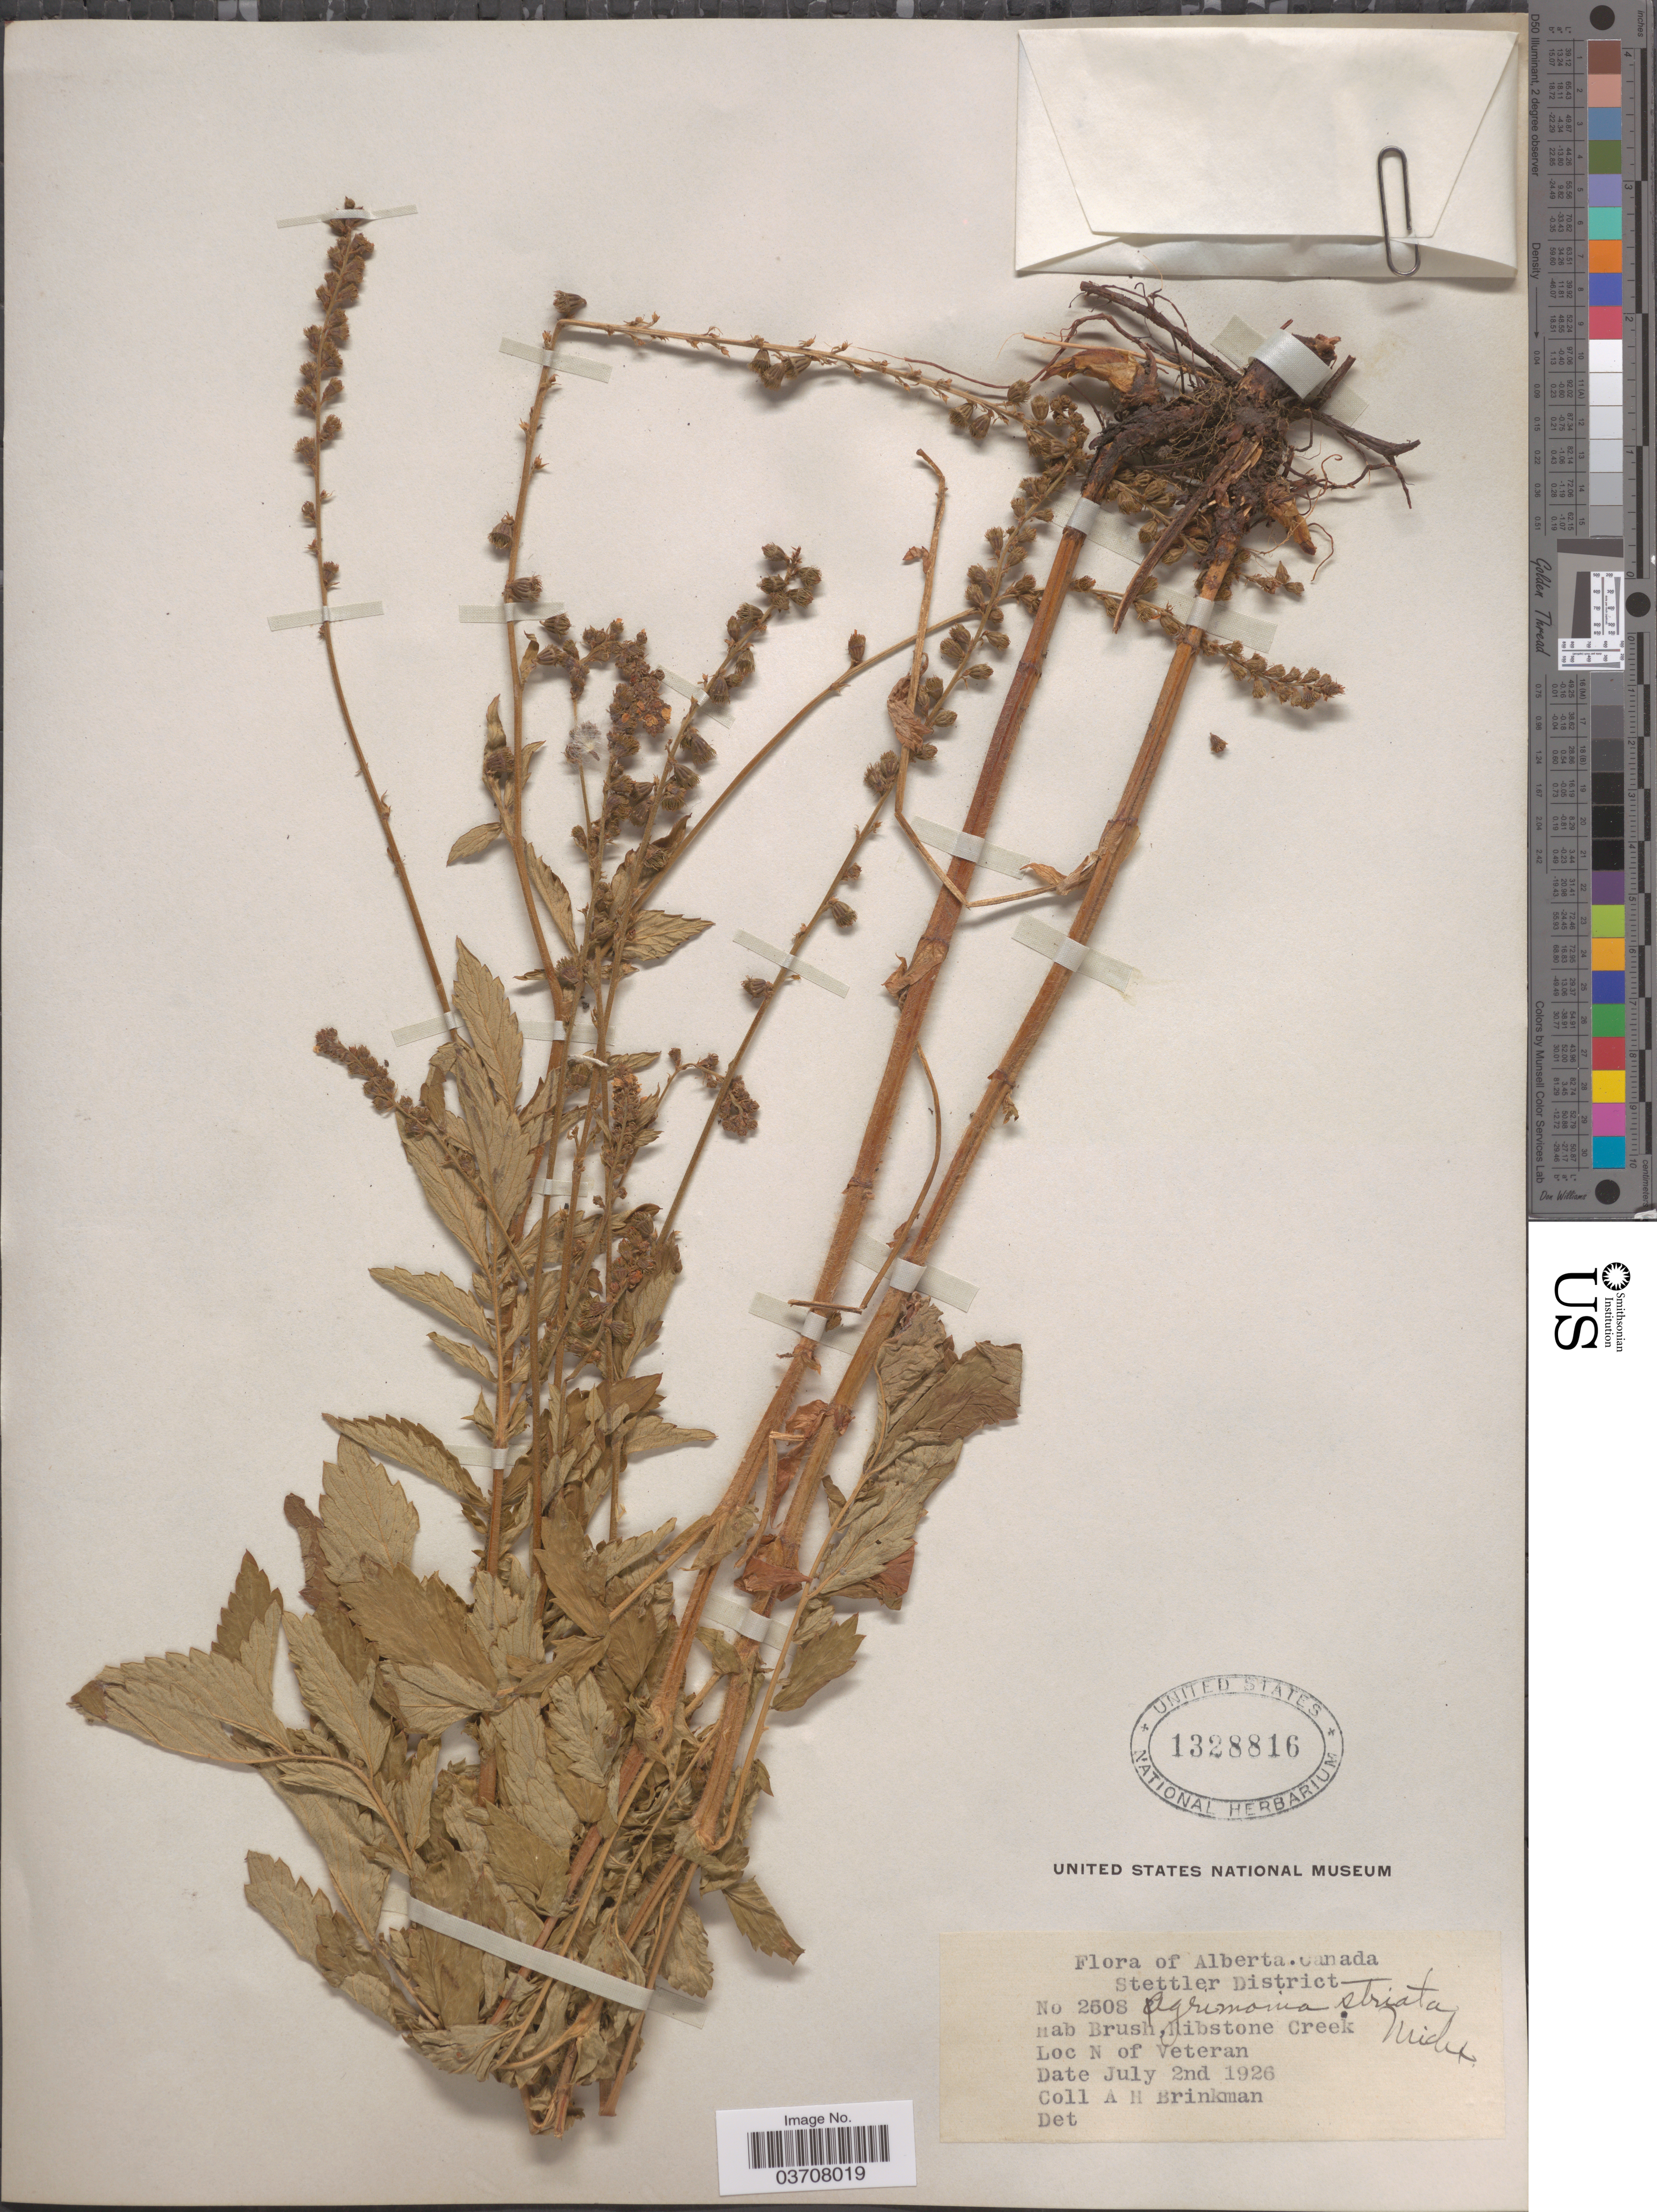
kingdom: Plantae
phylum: Tracheophyta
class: Magnoliopsida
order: Rosales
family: Rosaceae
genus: Agrimonia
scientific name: Agrimonia striata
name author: Michx.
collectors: A. Brinkman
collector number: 2508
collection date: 1926-07-02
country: Canada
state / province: Alberta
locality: Stettler District. Ribstone Creek. N of Veteran.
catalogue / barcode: US 1328816